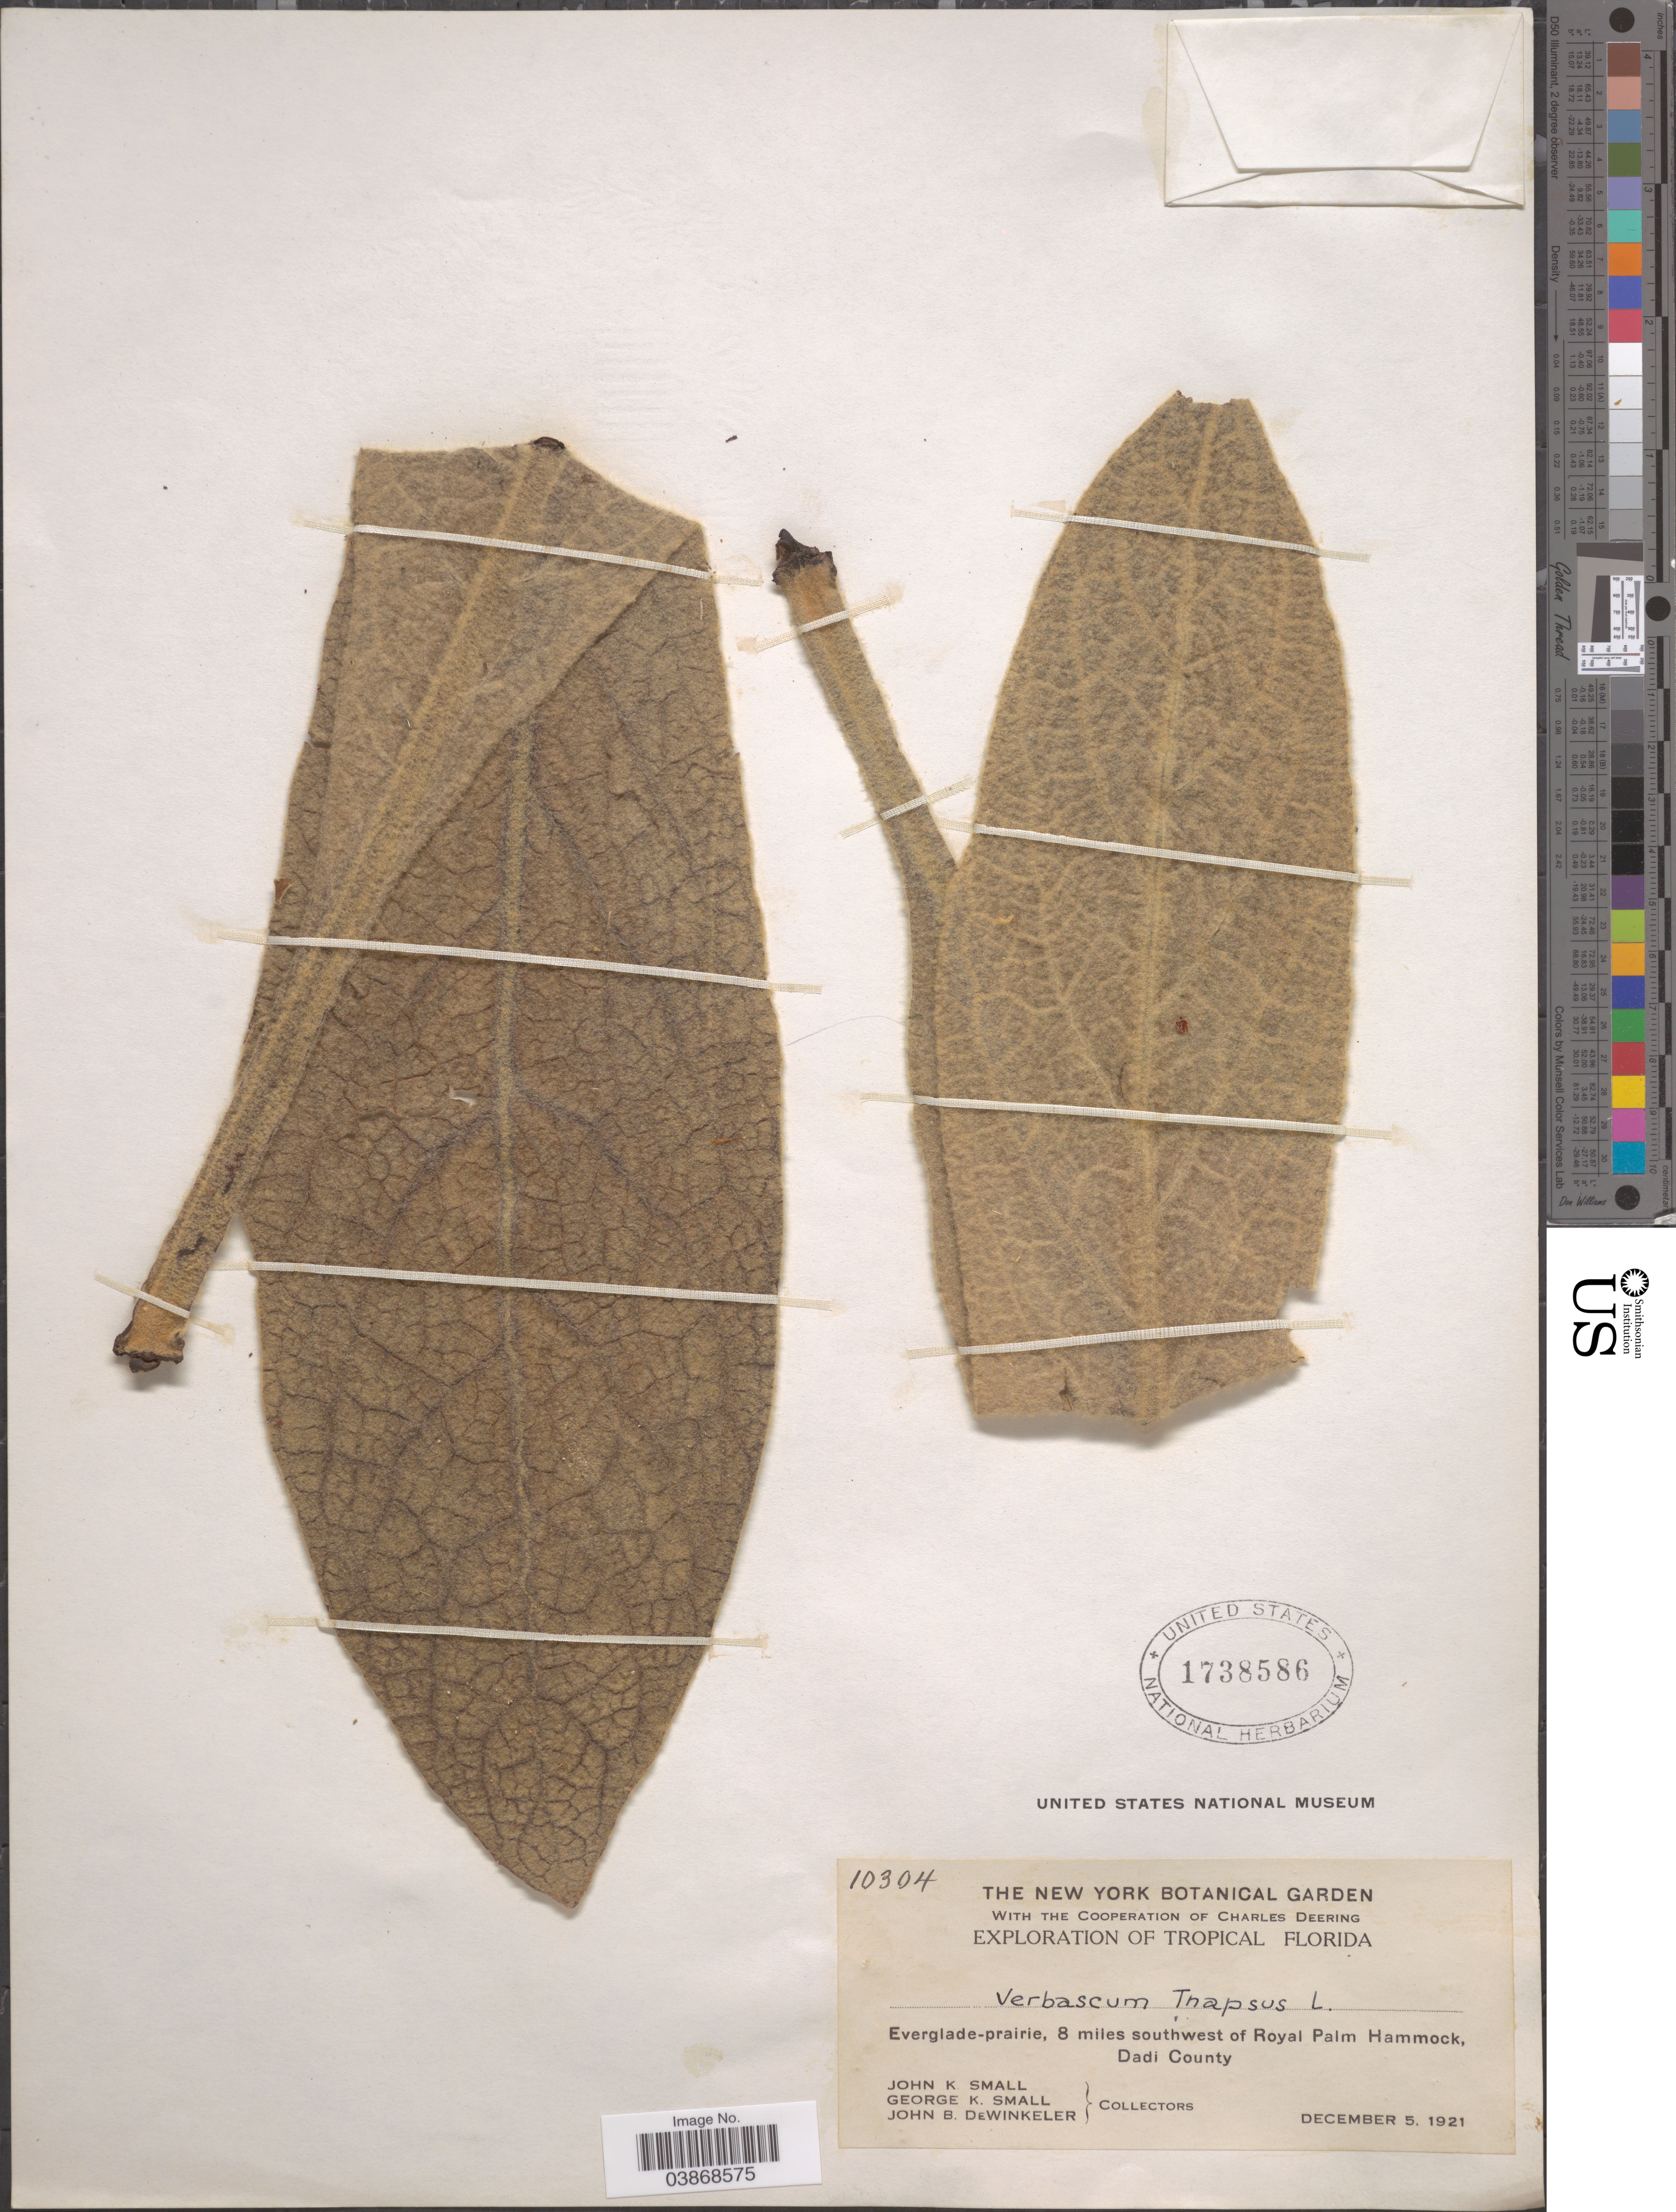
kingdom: Plantae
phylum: Tracheophyta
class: Magnoliopsida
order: Lamiales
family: Scrophulariaceae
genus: Verbascum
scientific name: Verbascum thapsus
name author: L.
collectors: J. K. Small, G. K. Small & J. B. Dewinkeler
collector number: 10304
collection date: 1921-12-05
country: United States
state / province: Florida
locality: Tropical Florida. Everglade-prairie, 8 miles southwest of Royal Palm Hammock, Dadi County.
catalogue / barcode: US 1738586